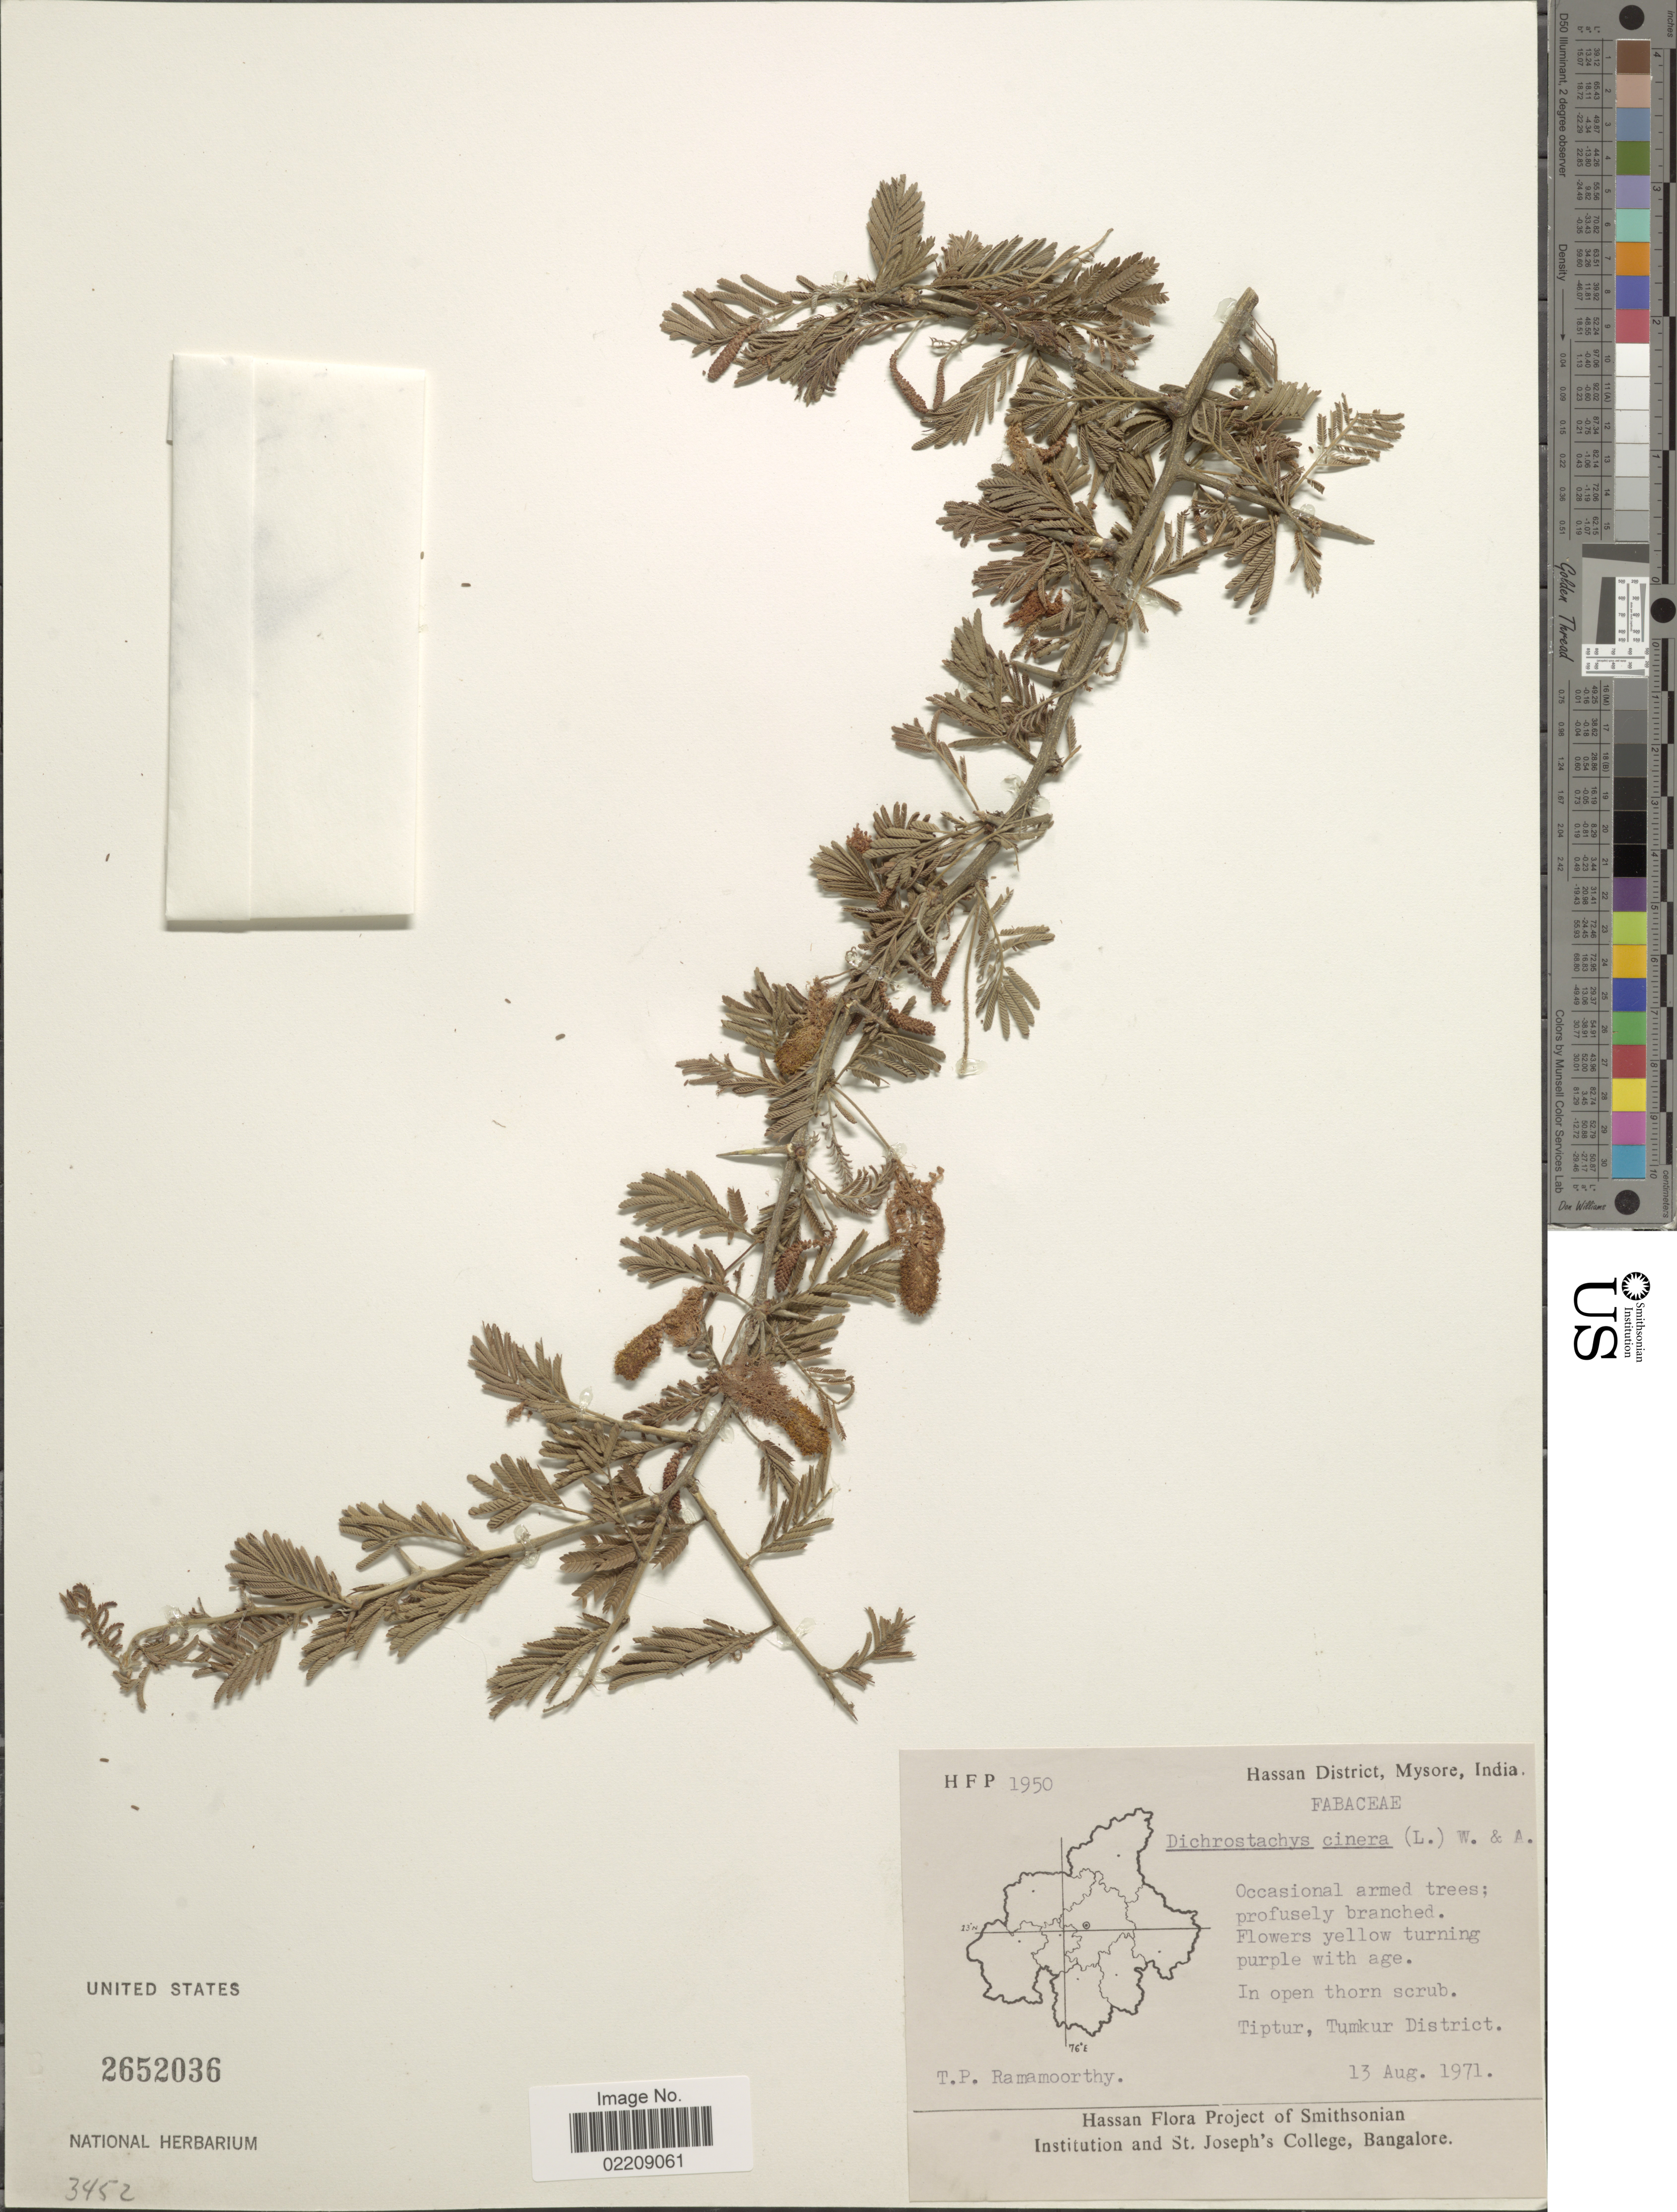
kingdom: Plantae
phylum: Tracheophyta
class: Magnoliopsida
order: Fabales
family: Fabaceae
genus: Dichrostachys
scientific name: Dichrostachys cinerea R. Vig., nom. illeg.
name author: R. Vig.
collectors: T. P. Ramamoorthy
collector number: HFP1950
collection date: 1971-08-13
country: India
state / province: Karnataka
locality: Hassan District, Mysore, Tiptur, Tumkur District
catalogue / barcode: US 2652036